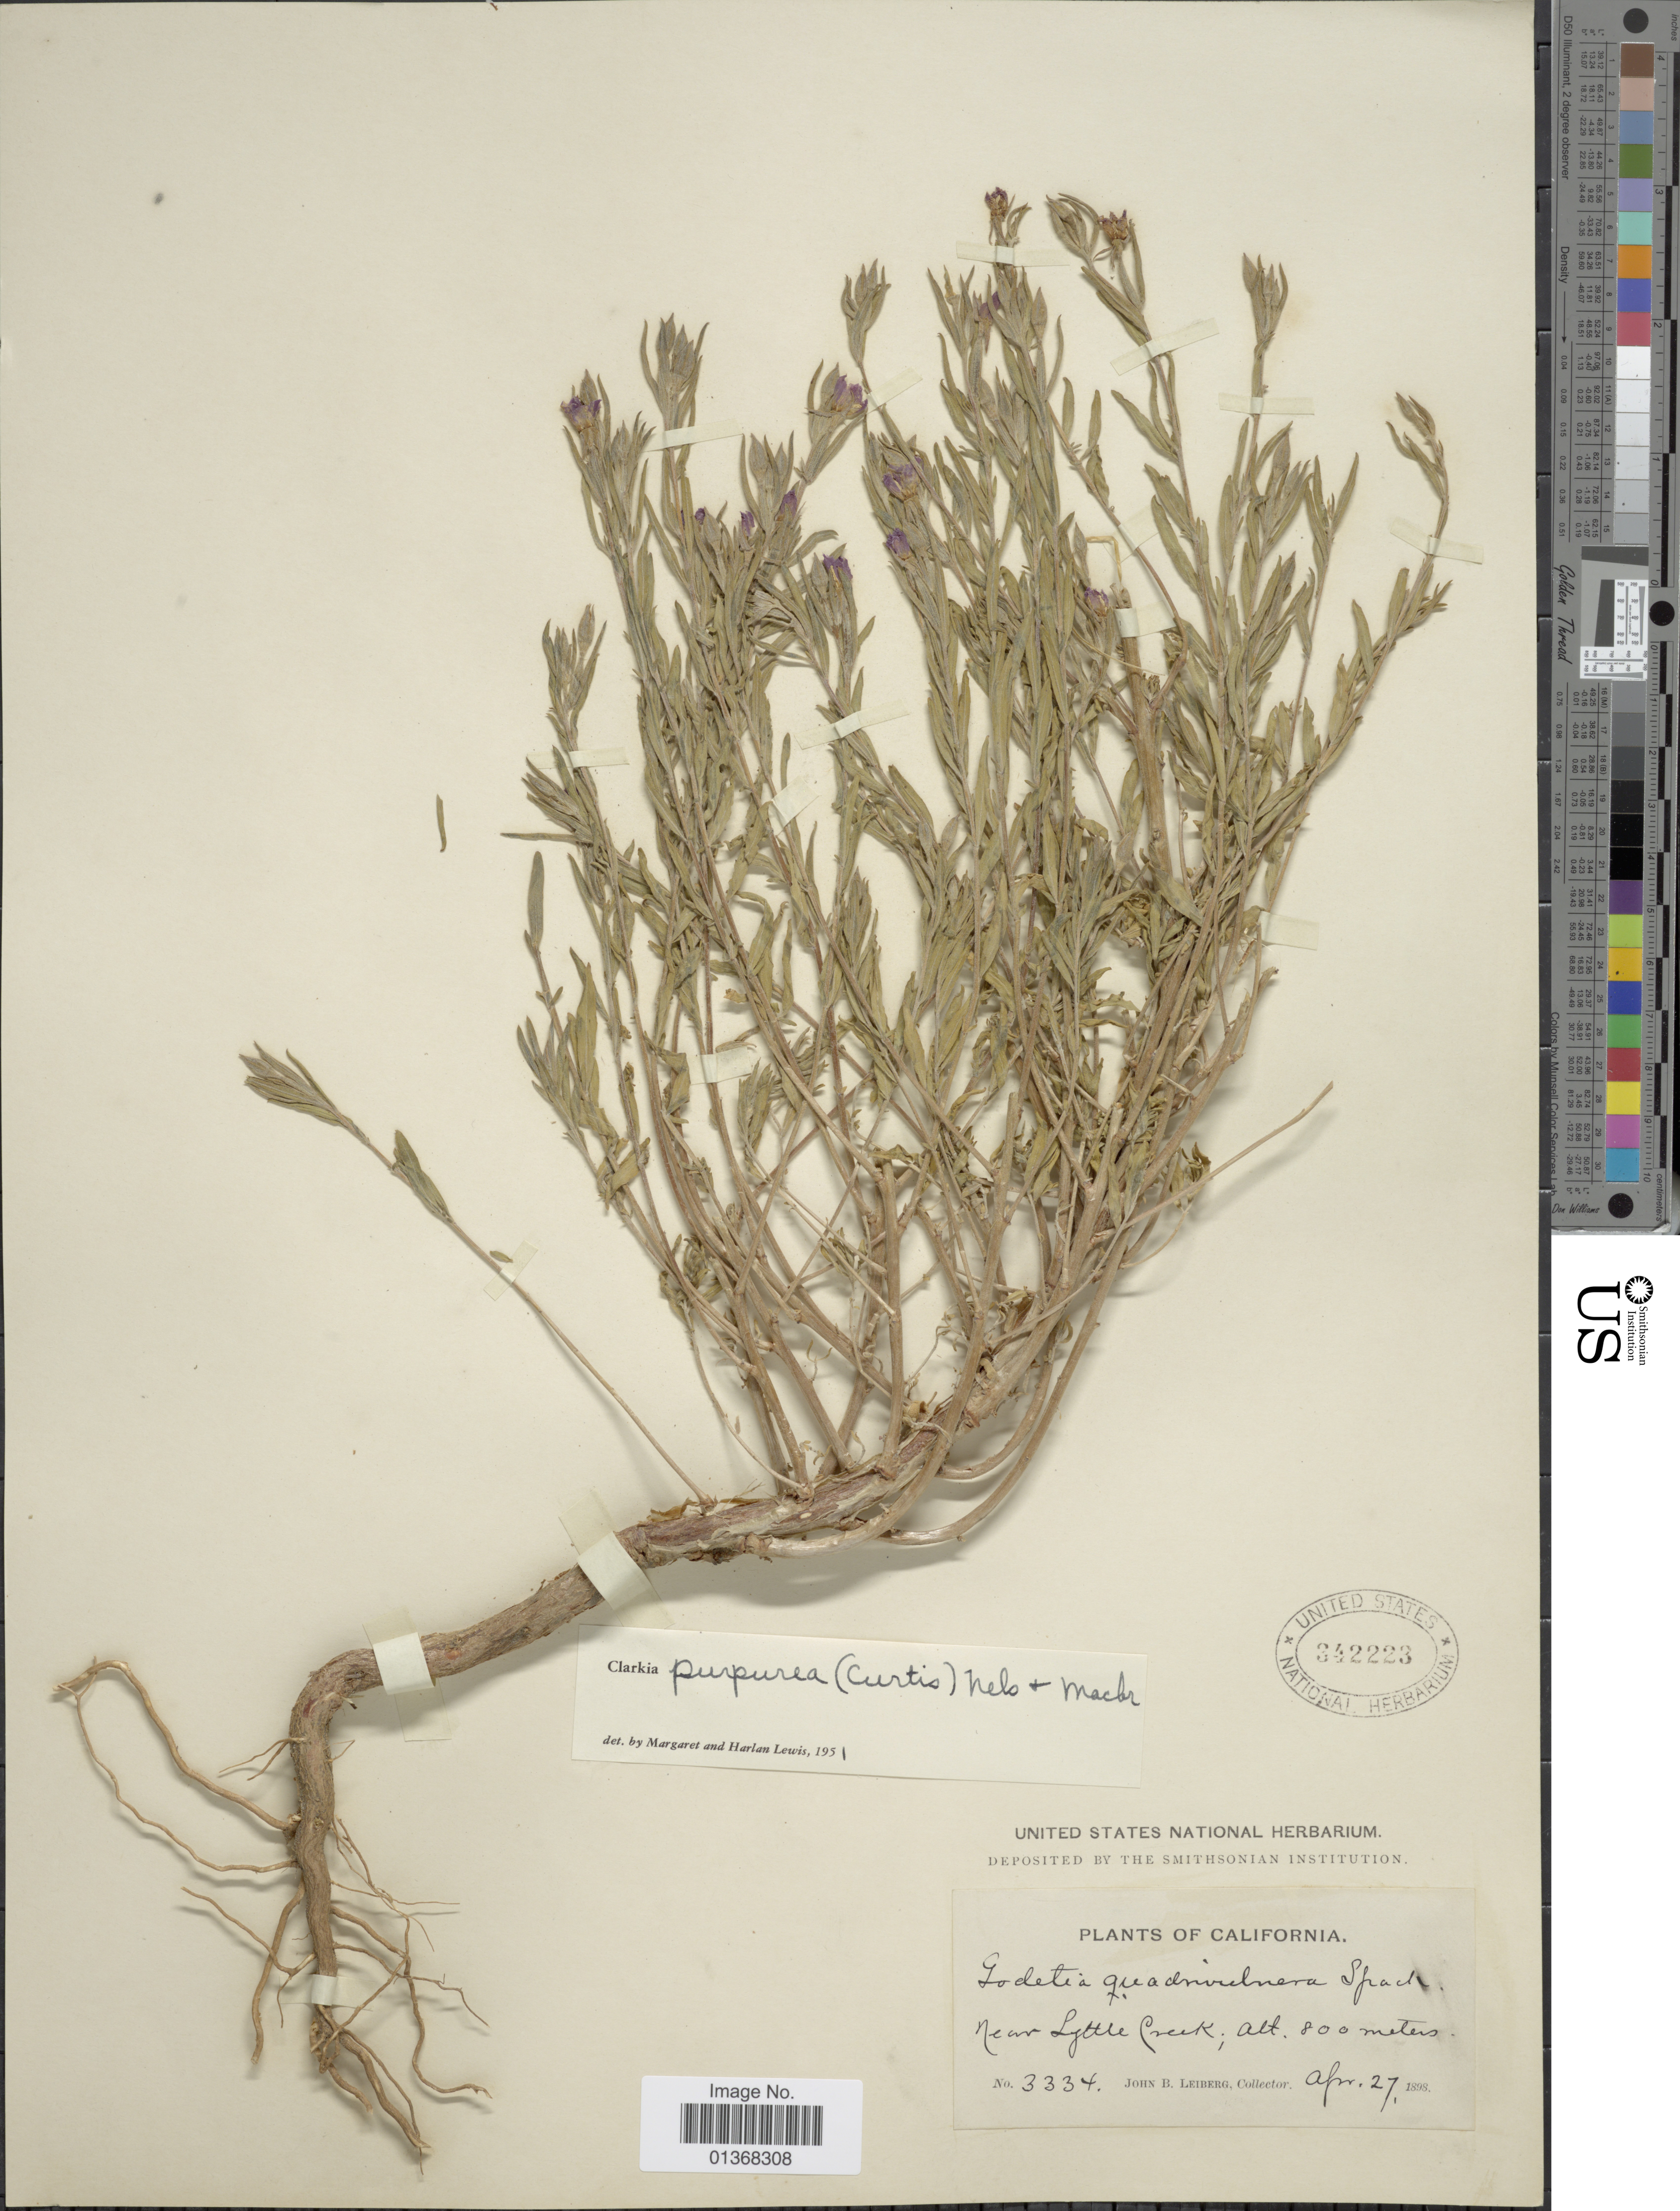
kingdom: Plantae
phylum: Tracheophyta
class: Magnoliopsida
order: Myrtales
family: Onagraceae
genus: Clarkia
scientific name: Clarkia purpurea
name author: (Curtis) A. Nelson & J.F. Macbr.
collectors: J. B. Leiberg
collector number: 3334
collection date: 1898-04-27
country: United States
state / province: California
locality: Near Lyttle Creek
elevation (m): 800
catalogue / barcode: US 342223